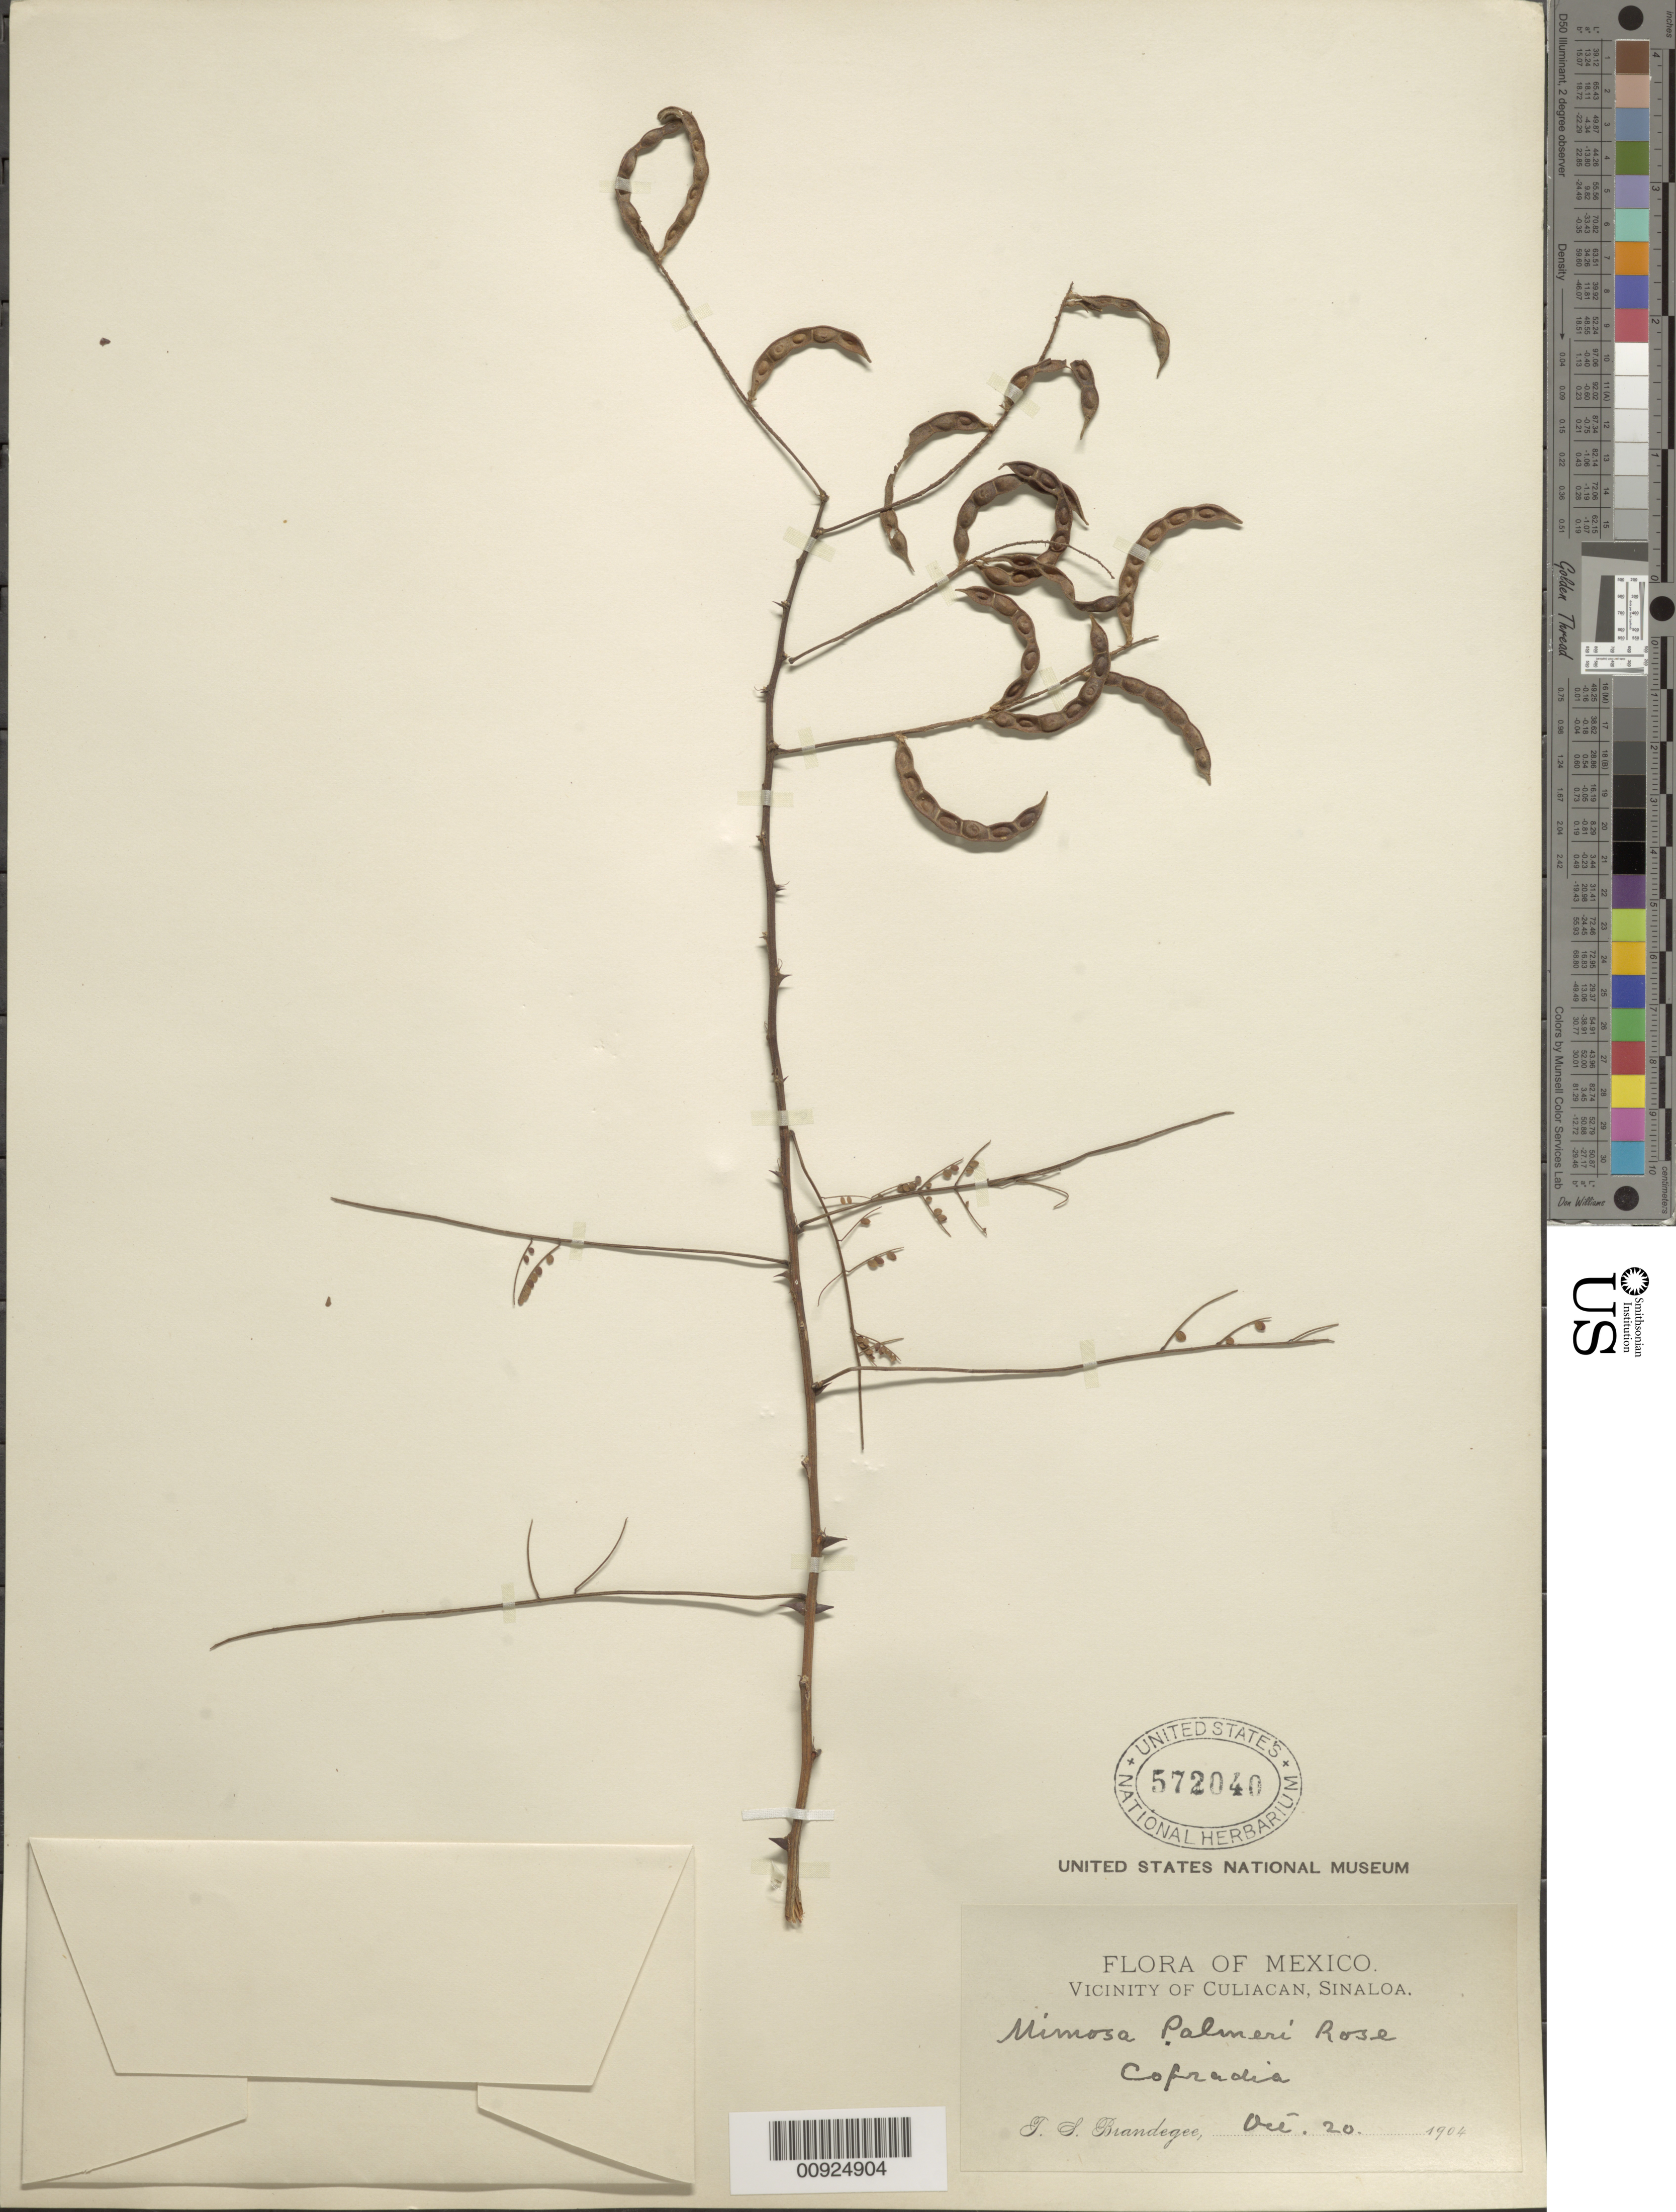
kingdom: Plantae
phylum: Tracheophyta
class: Magnoliopsida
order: Fabales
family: Fabaceae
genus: Mimosa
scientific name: Mimosa palmeri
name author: Rose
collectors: T. S. Brandegee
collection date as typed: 20 Oct 1904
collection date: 1904-10-20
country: Mexico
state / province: Sinaloa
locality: Cofradia. Vicinity of Culiacan, Sinaloa.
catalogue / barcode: US 572040